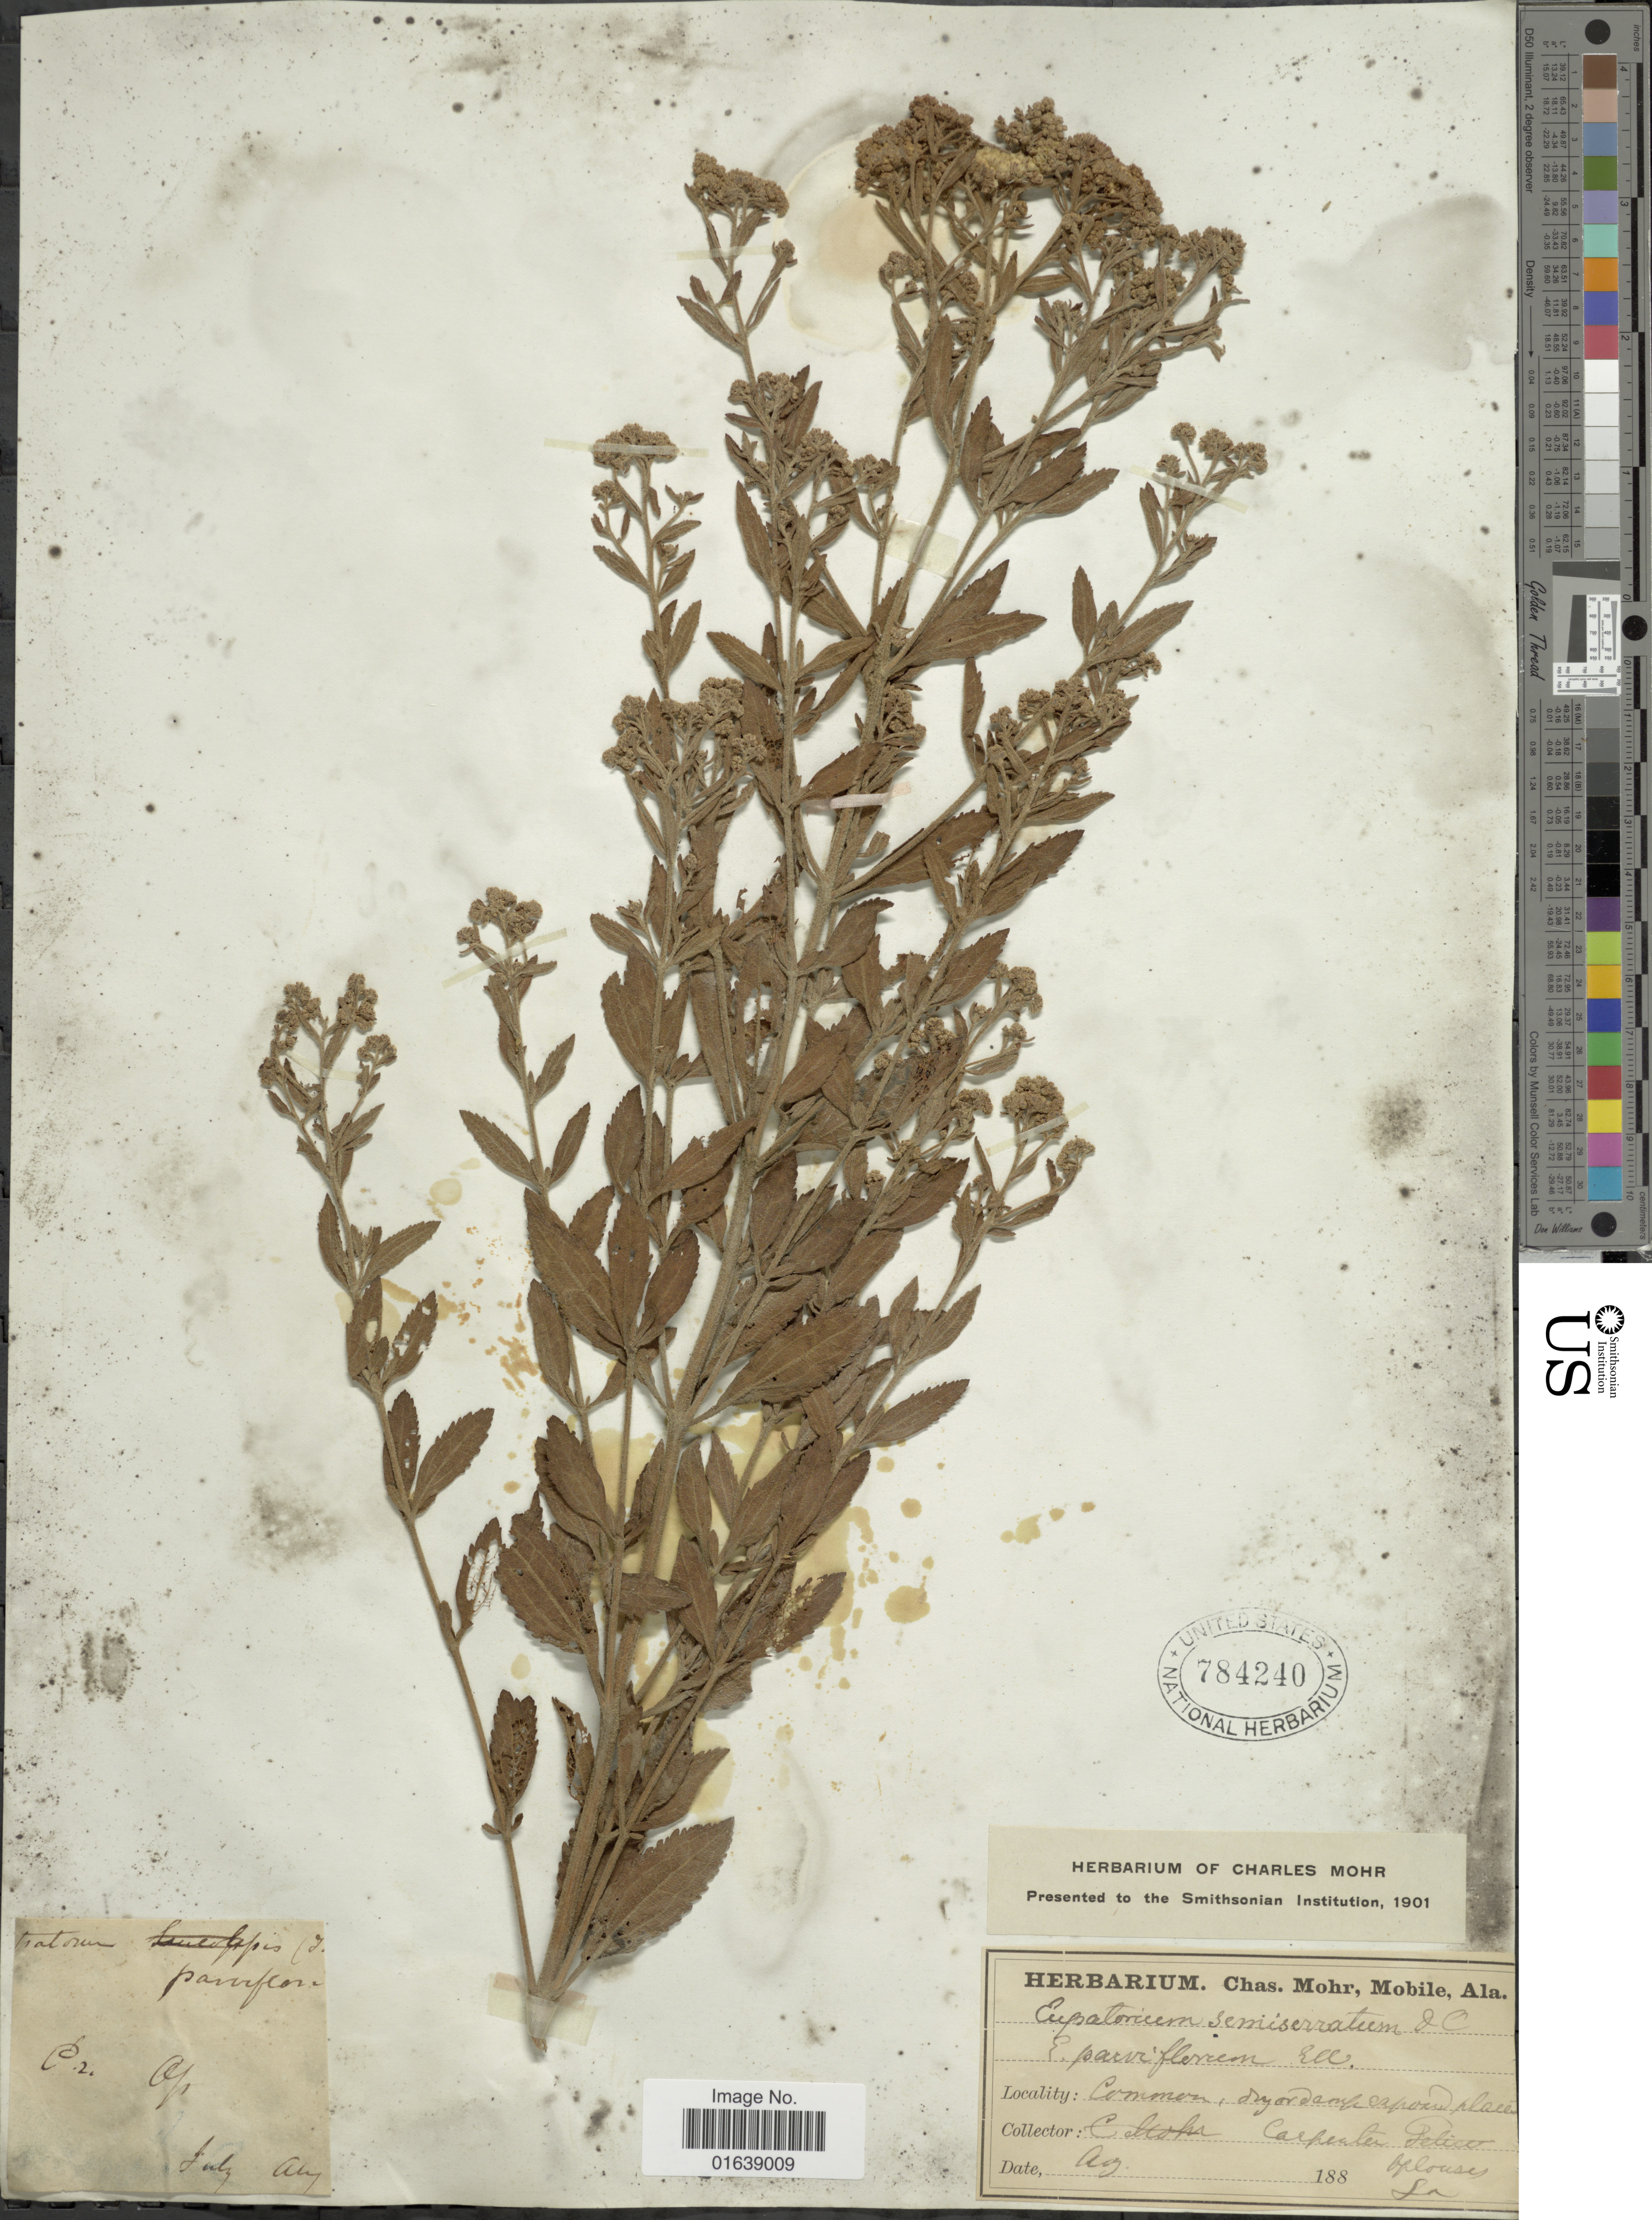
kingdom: Plantae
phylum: Tracheophyta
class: Magnoliopsida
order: Asterales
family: Asteraceae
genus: Eupatorium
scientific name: Eupatorium cuneifolium var. semiserratum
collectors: -. Carpenter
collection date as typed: Ag 188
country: United States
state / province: Alabama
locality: Common, dry or damp exposed places Opelousas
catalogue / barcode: US 784240